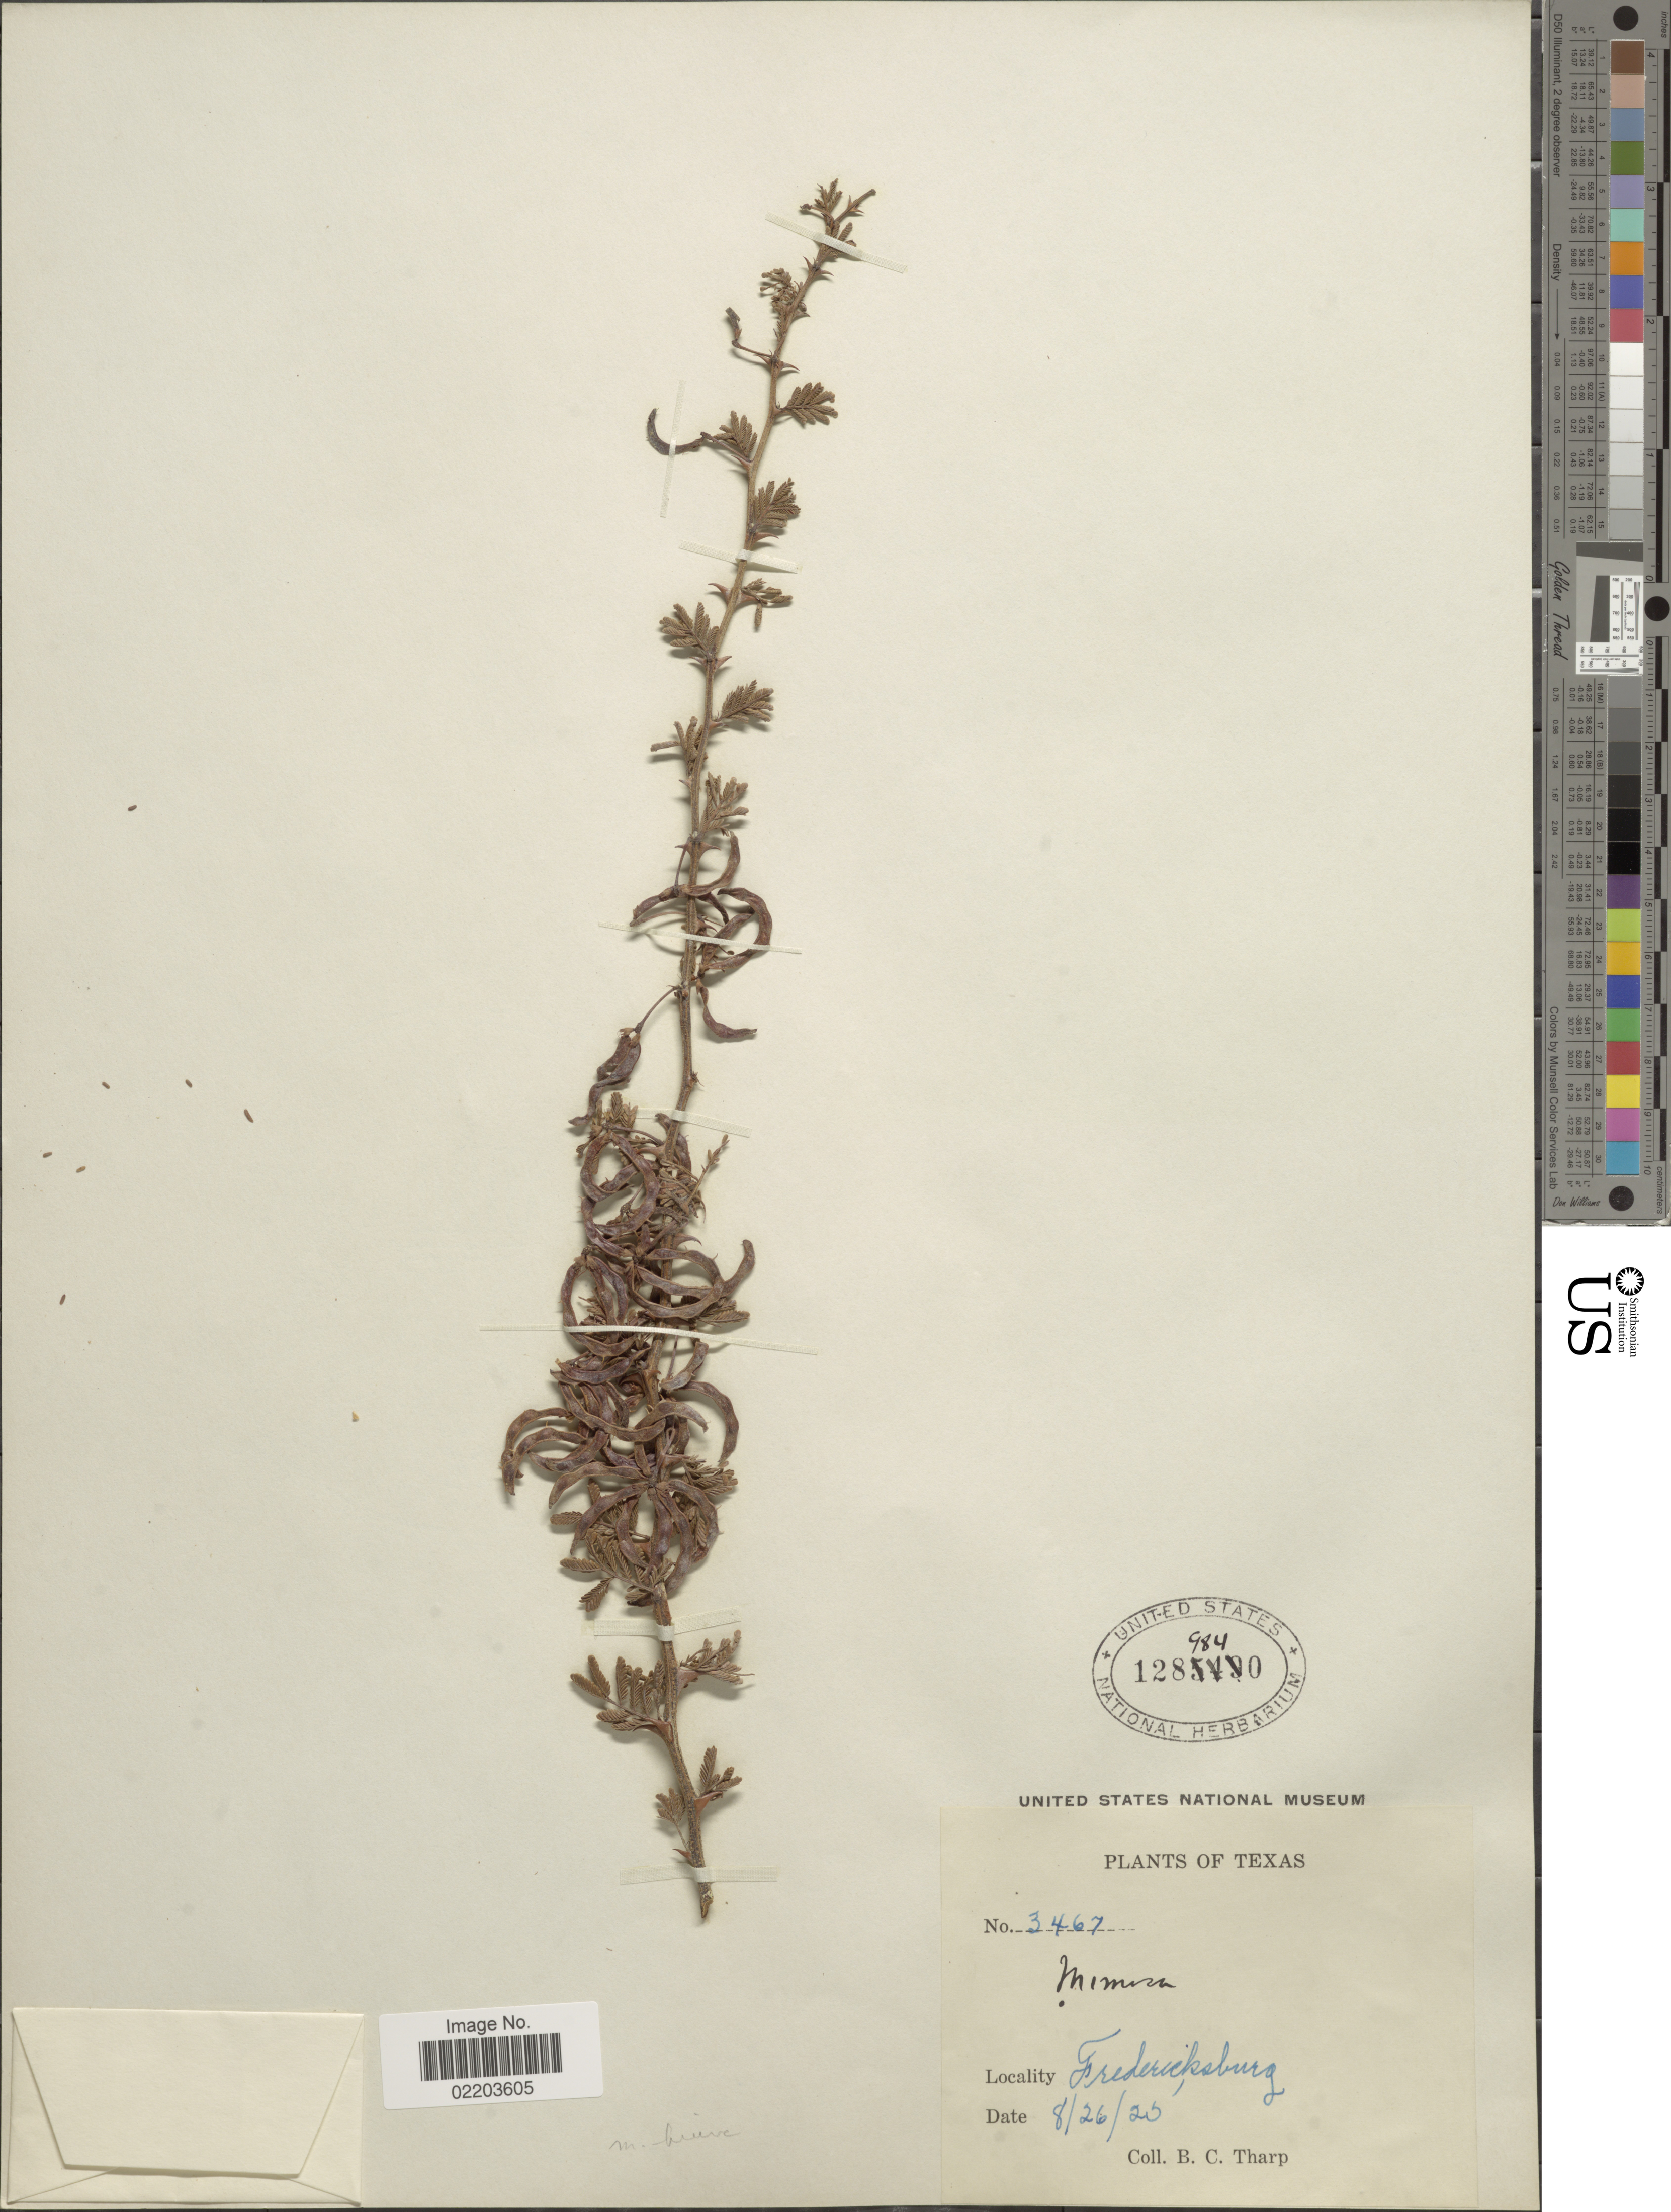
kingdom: Plantae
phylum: Tracheophyta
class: Magnoliopsida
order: Fabales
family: Fabaceae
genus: Mimosa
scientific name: Mimosa biuncifera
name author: Benth.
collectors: B. C. Tharp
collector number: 3467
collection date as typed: Transcribed d/m/y: 26/8/25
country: United States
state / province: Texas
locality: Fredericksburg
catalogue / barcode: US 128984